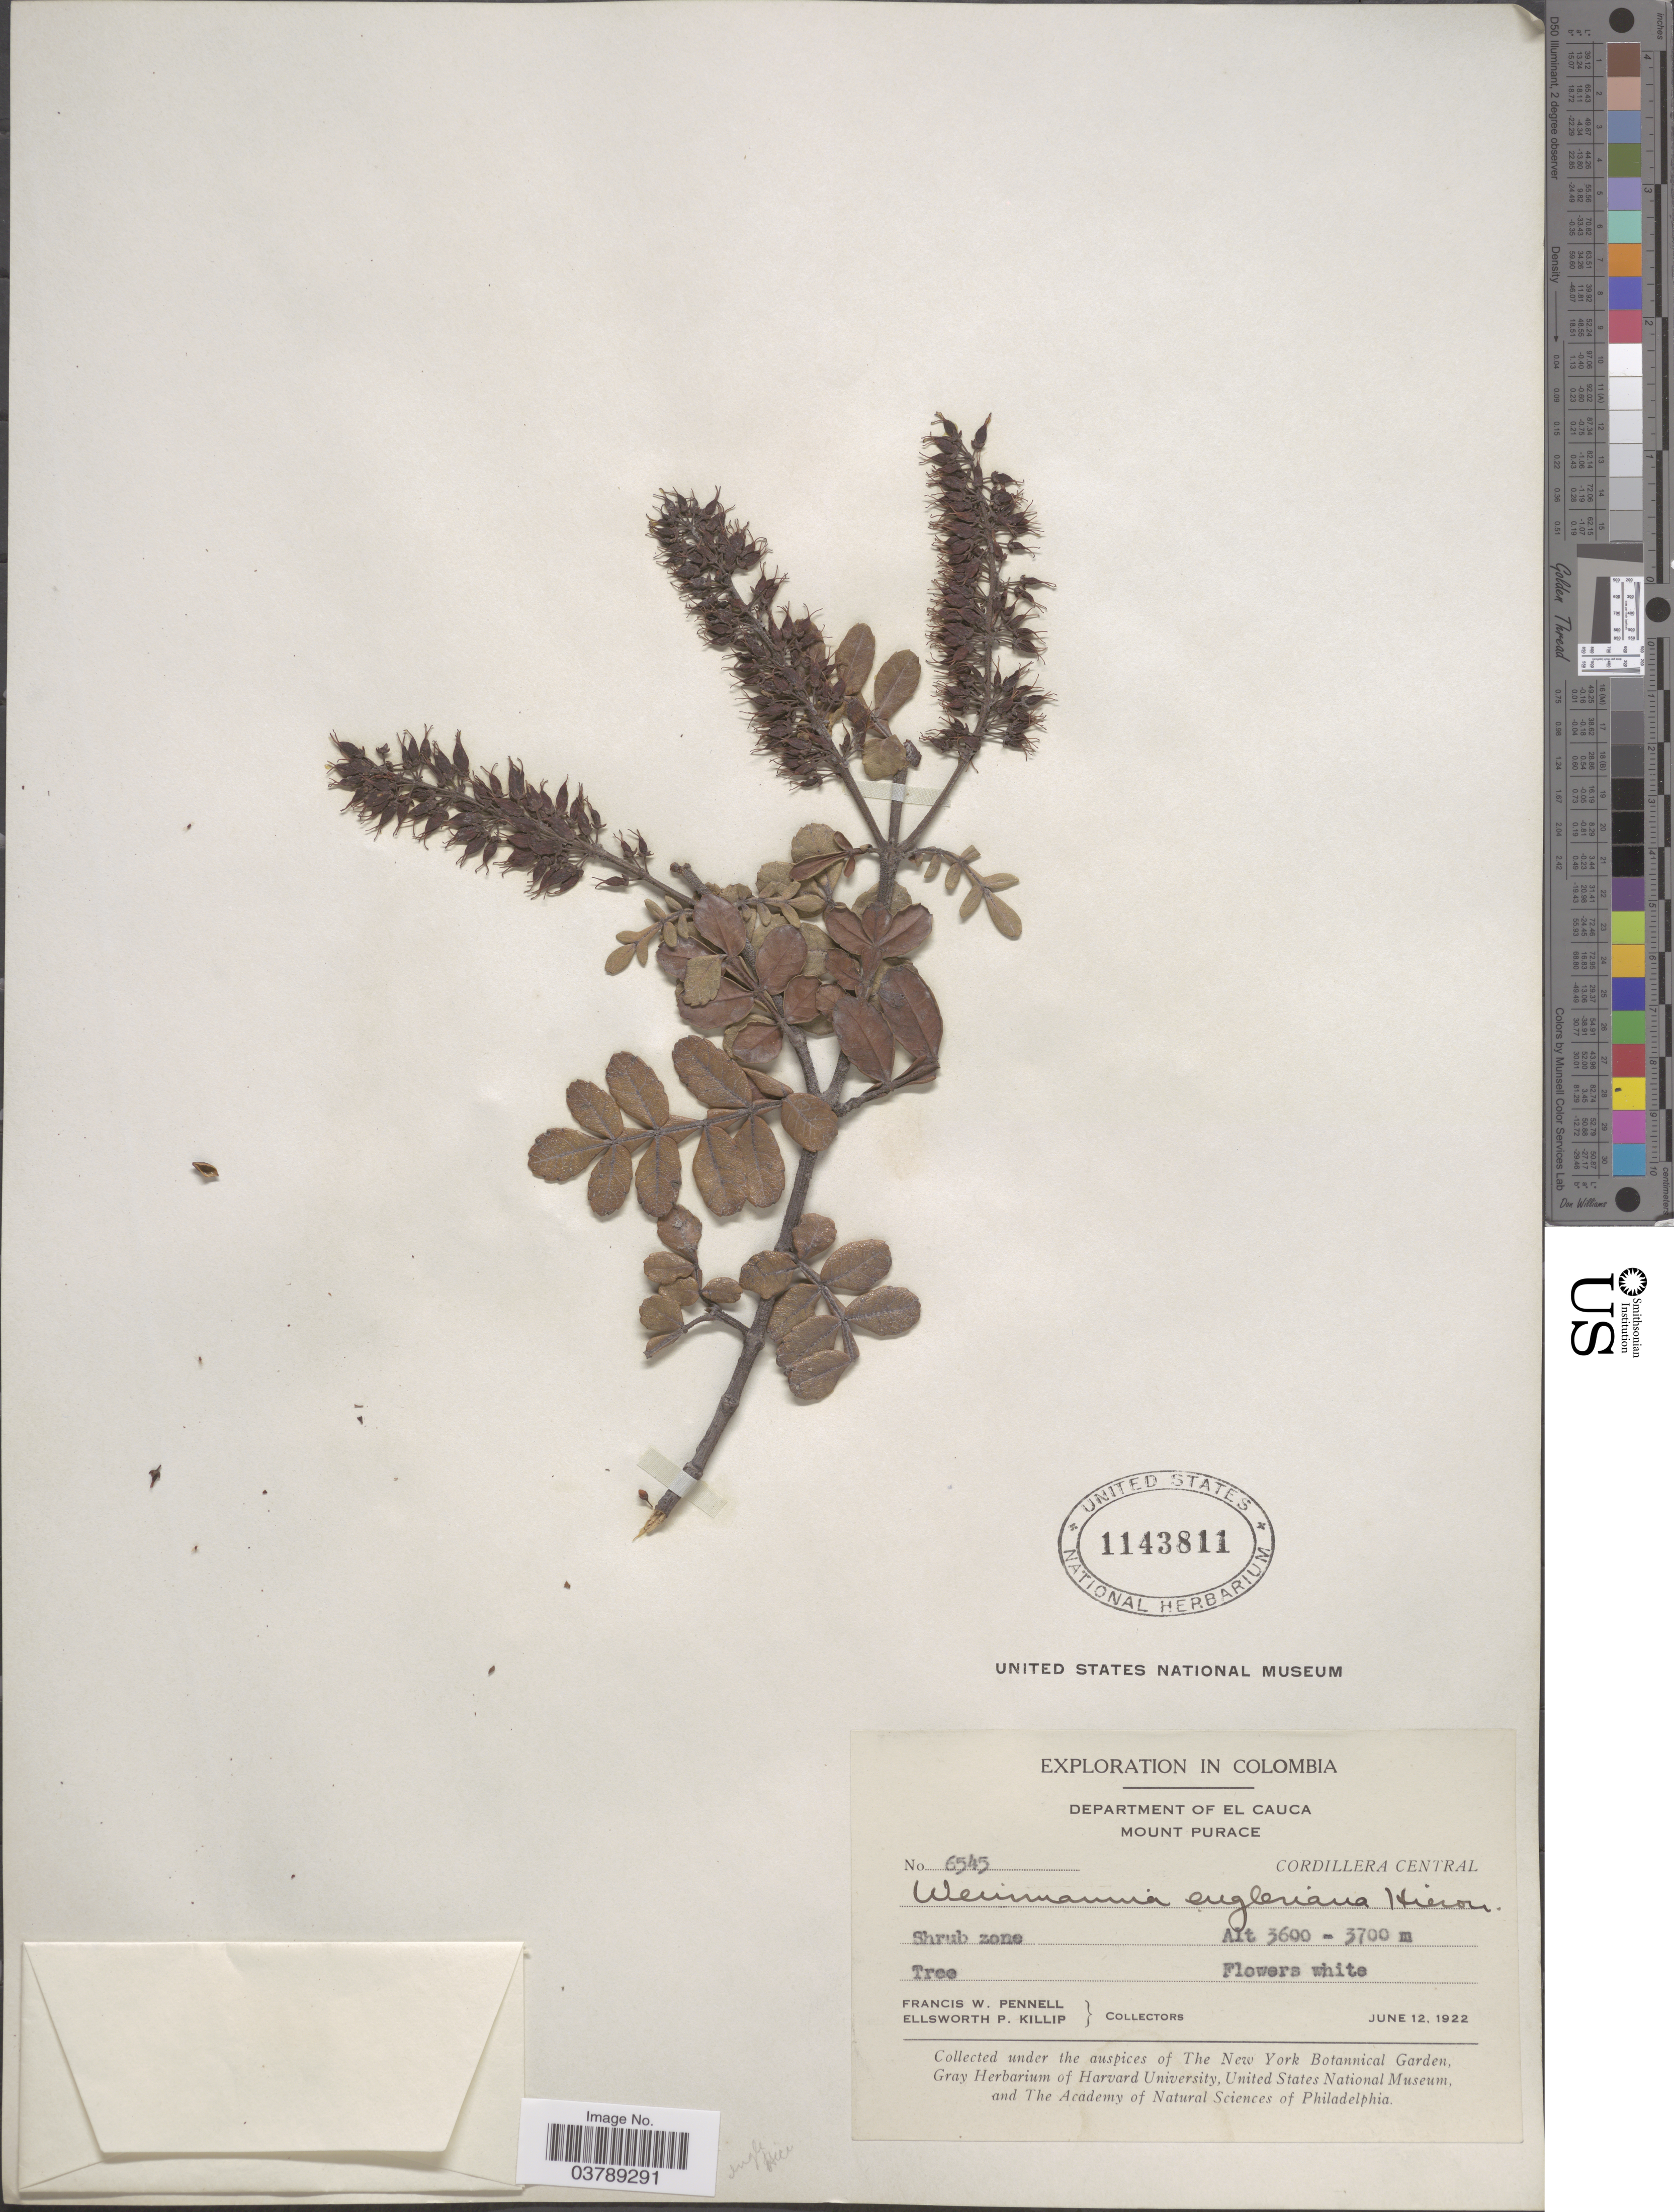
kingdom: Plantae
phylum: Tracheophyta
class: Magnoliopsida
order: Oxalidales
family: Cunoniaceae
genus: Weinmannia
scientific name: Weinmannia mariquitae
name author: Szyszyl.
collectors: F. W. Pennell & E. P. Killip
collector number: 6545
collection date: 1922-06-12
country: Colombia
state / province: Cauca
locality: Department of El Cauca. Mount Purace. Cordillera Central.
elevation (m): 3600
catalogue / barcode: US 1143811